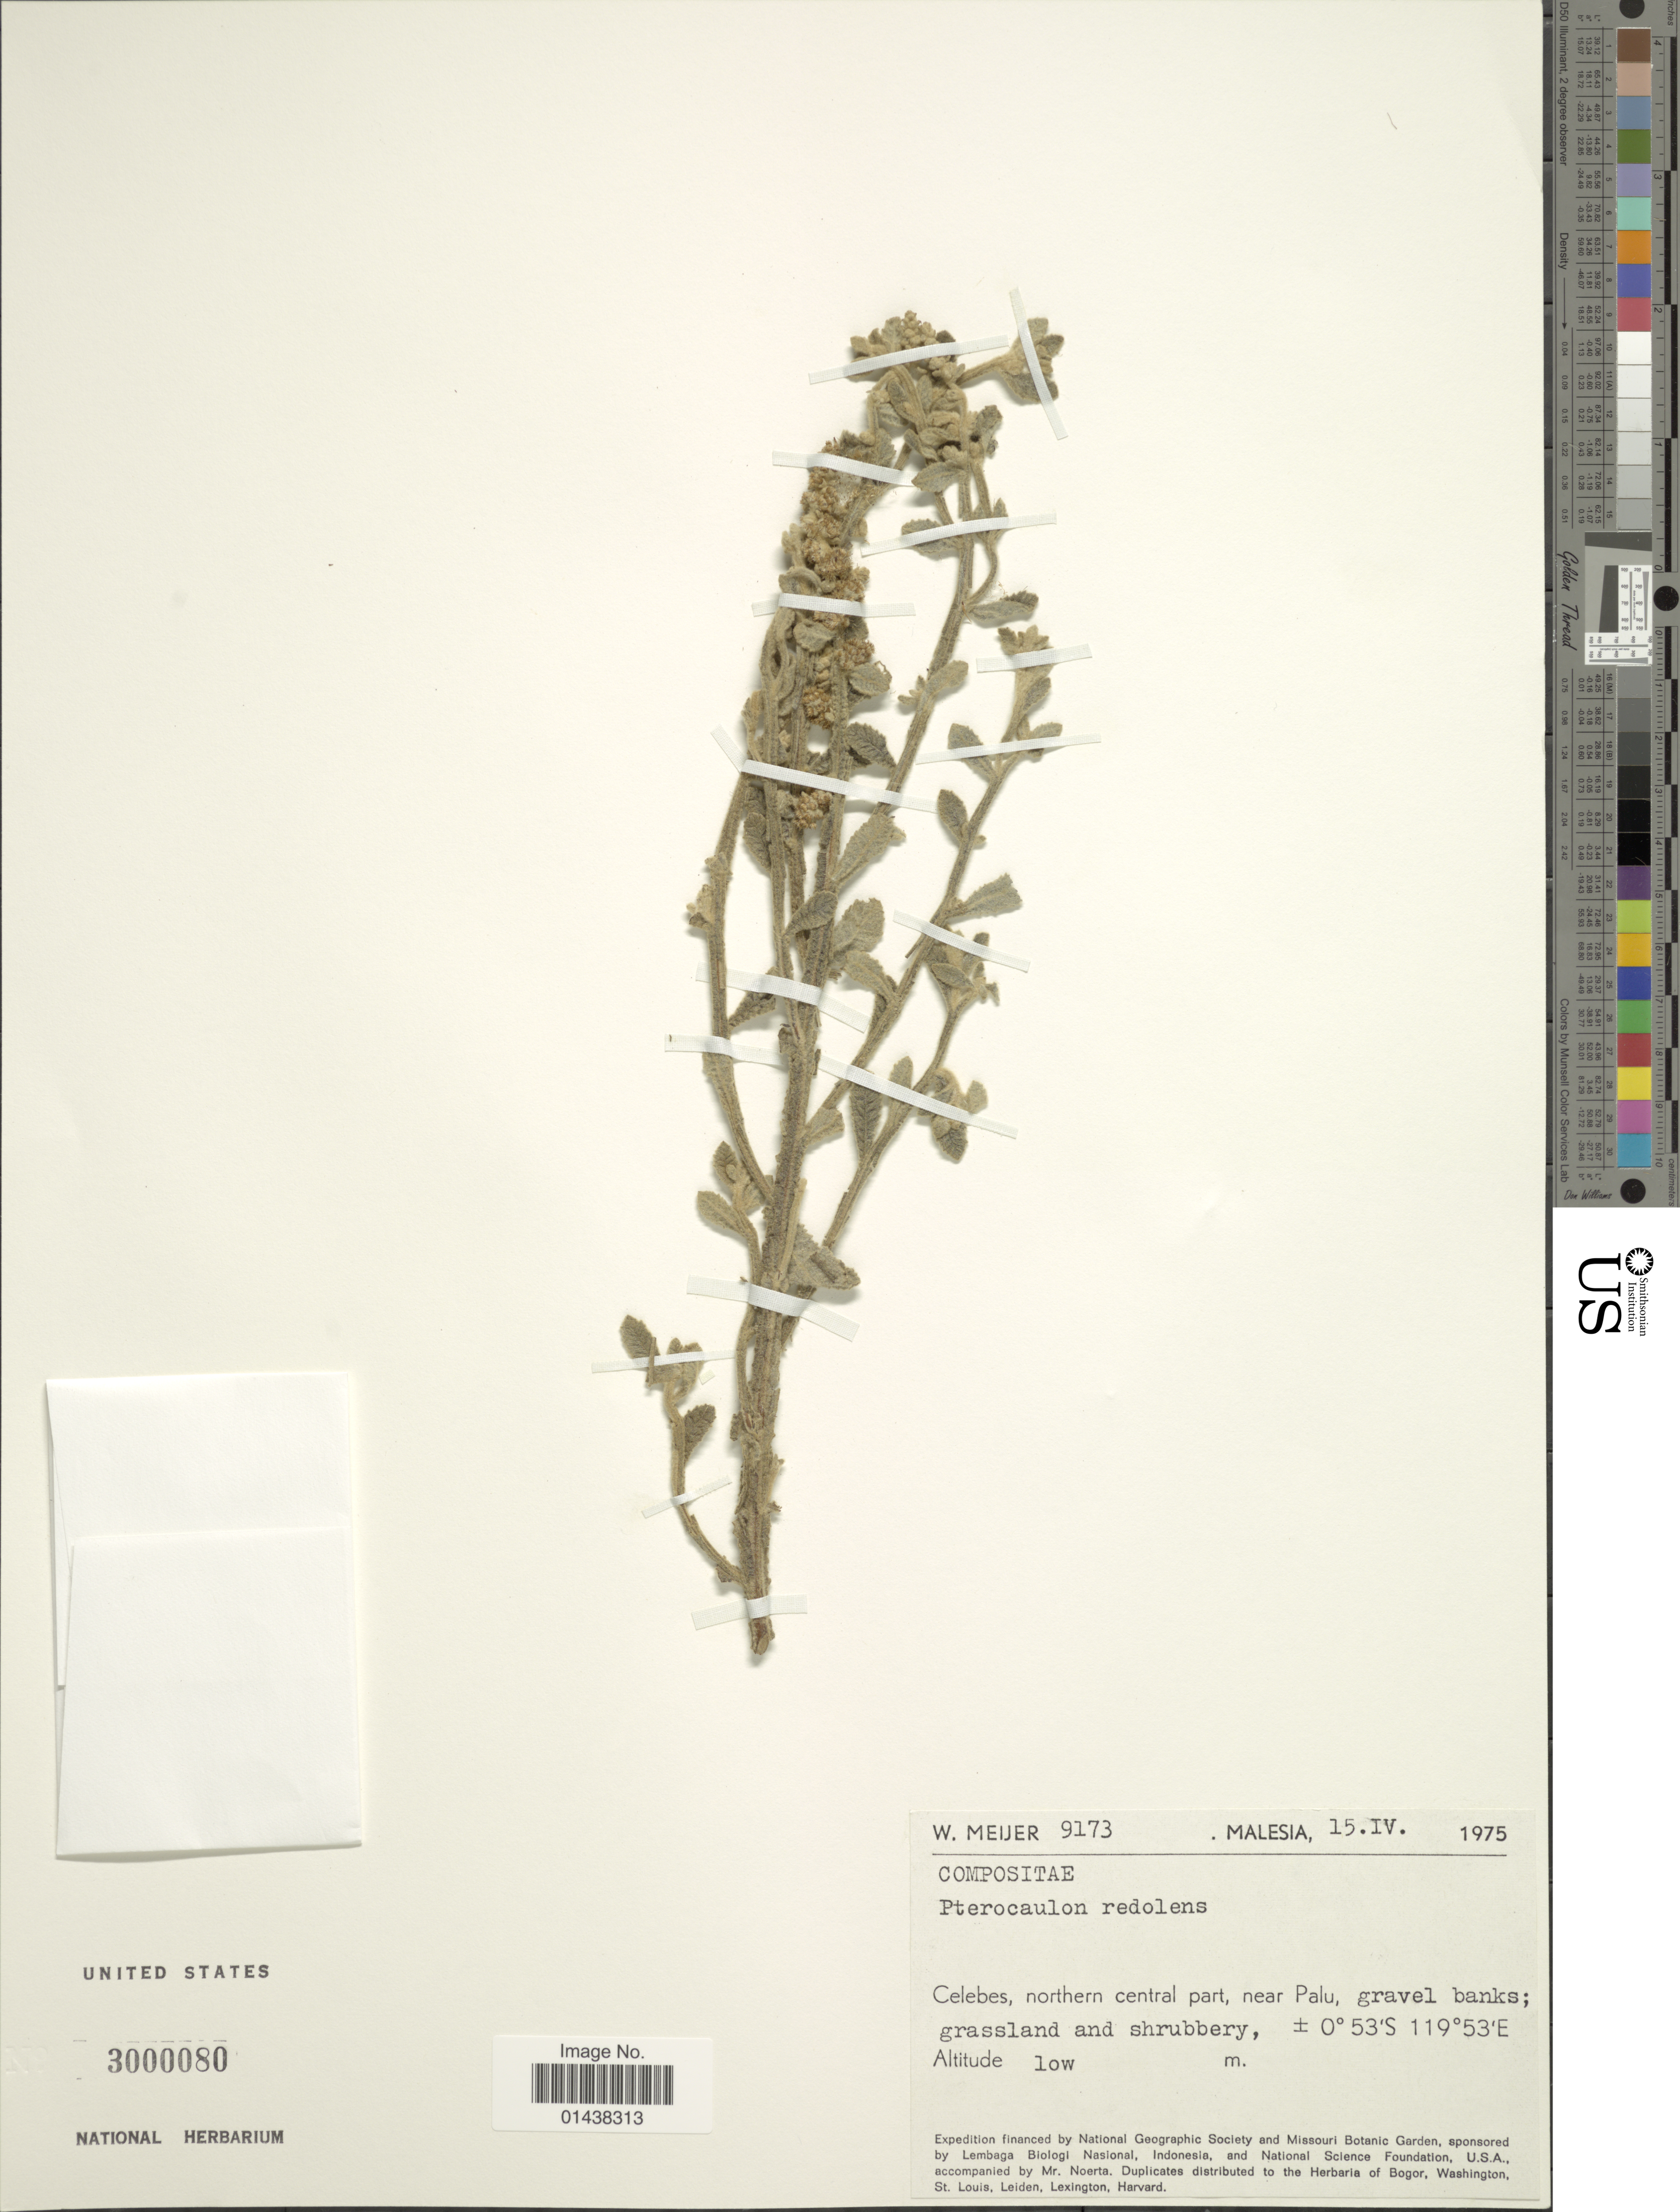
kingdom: Plantae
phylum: Tracheophyta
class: Magnoliopsida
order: Asterales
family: Asteraceae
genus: Pterocaulon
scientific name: Pterocaulon redolens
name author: (G. Forst. ex Willd.) Benth. ex Fern.-Vill.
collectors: W. Meijer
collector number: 9173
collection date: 1975-04-15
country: Malaysia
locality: Celebs, northern central part, near Palu, gravel banks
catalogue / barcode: US 3000080